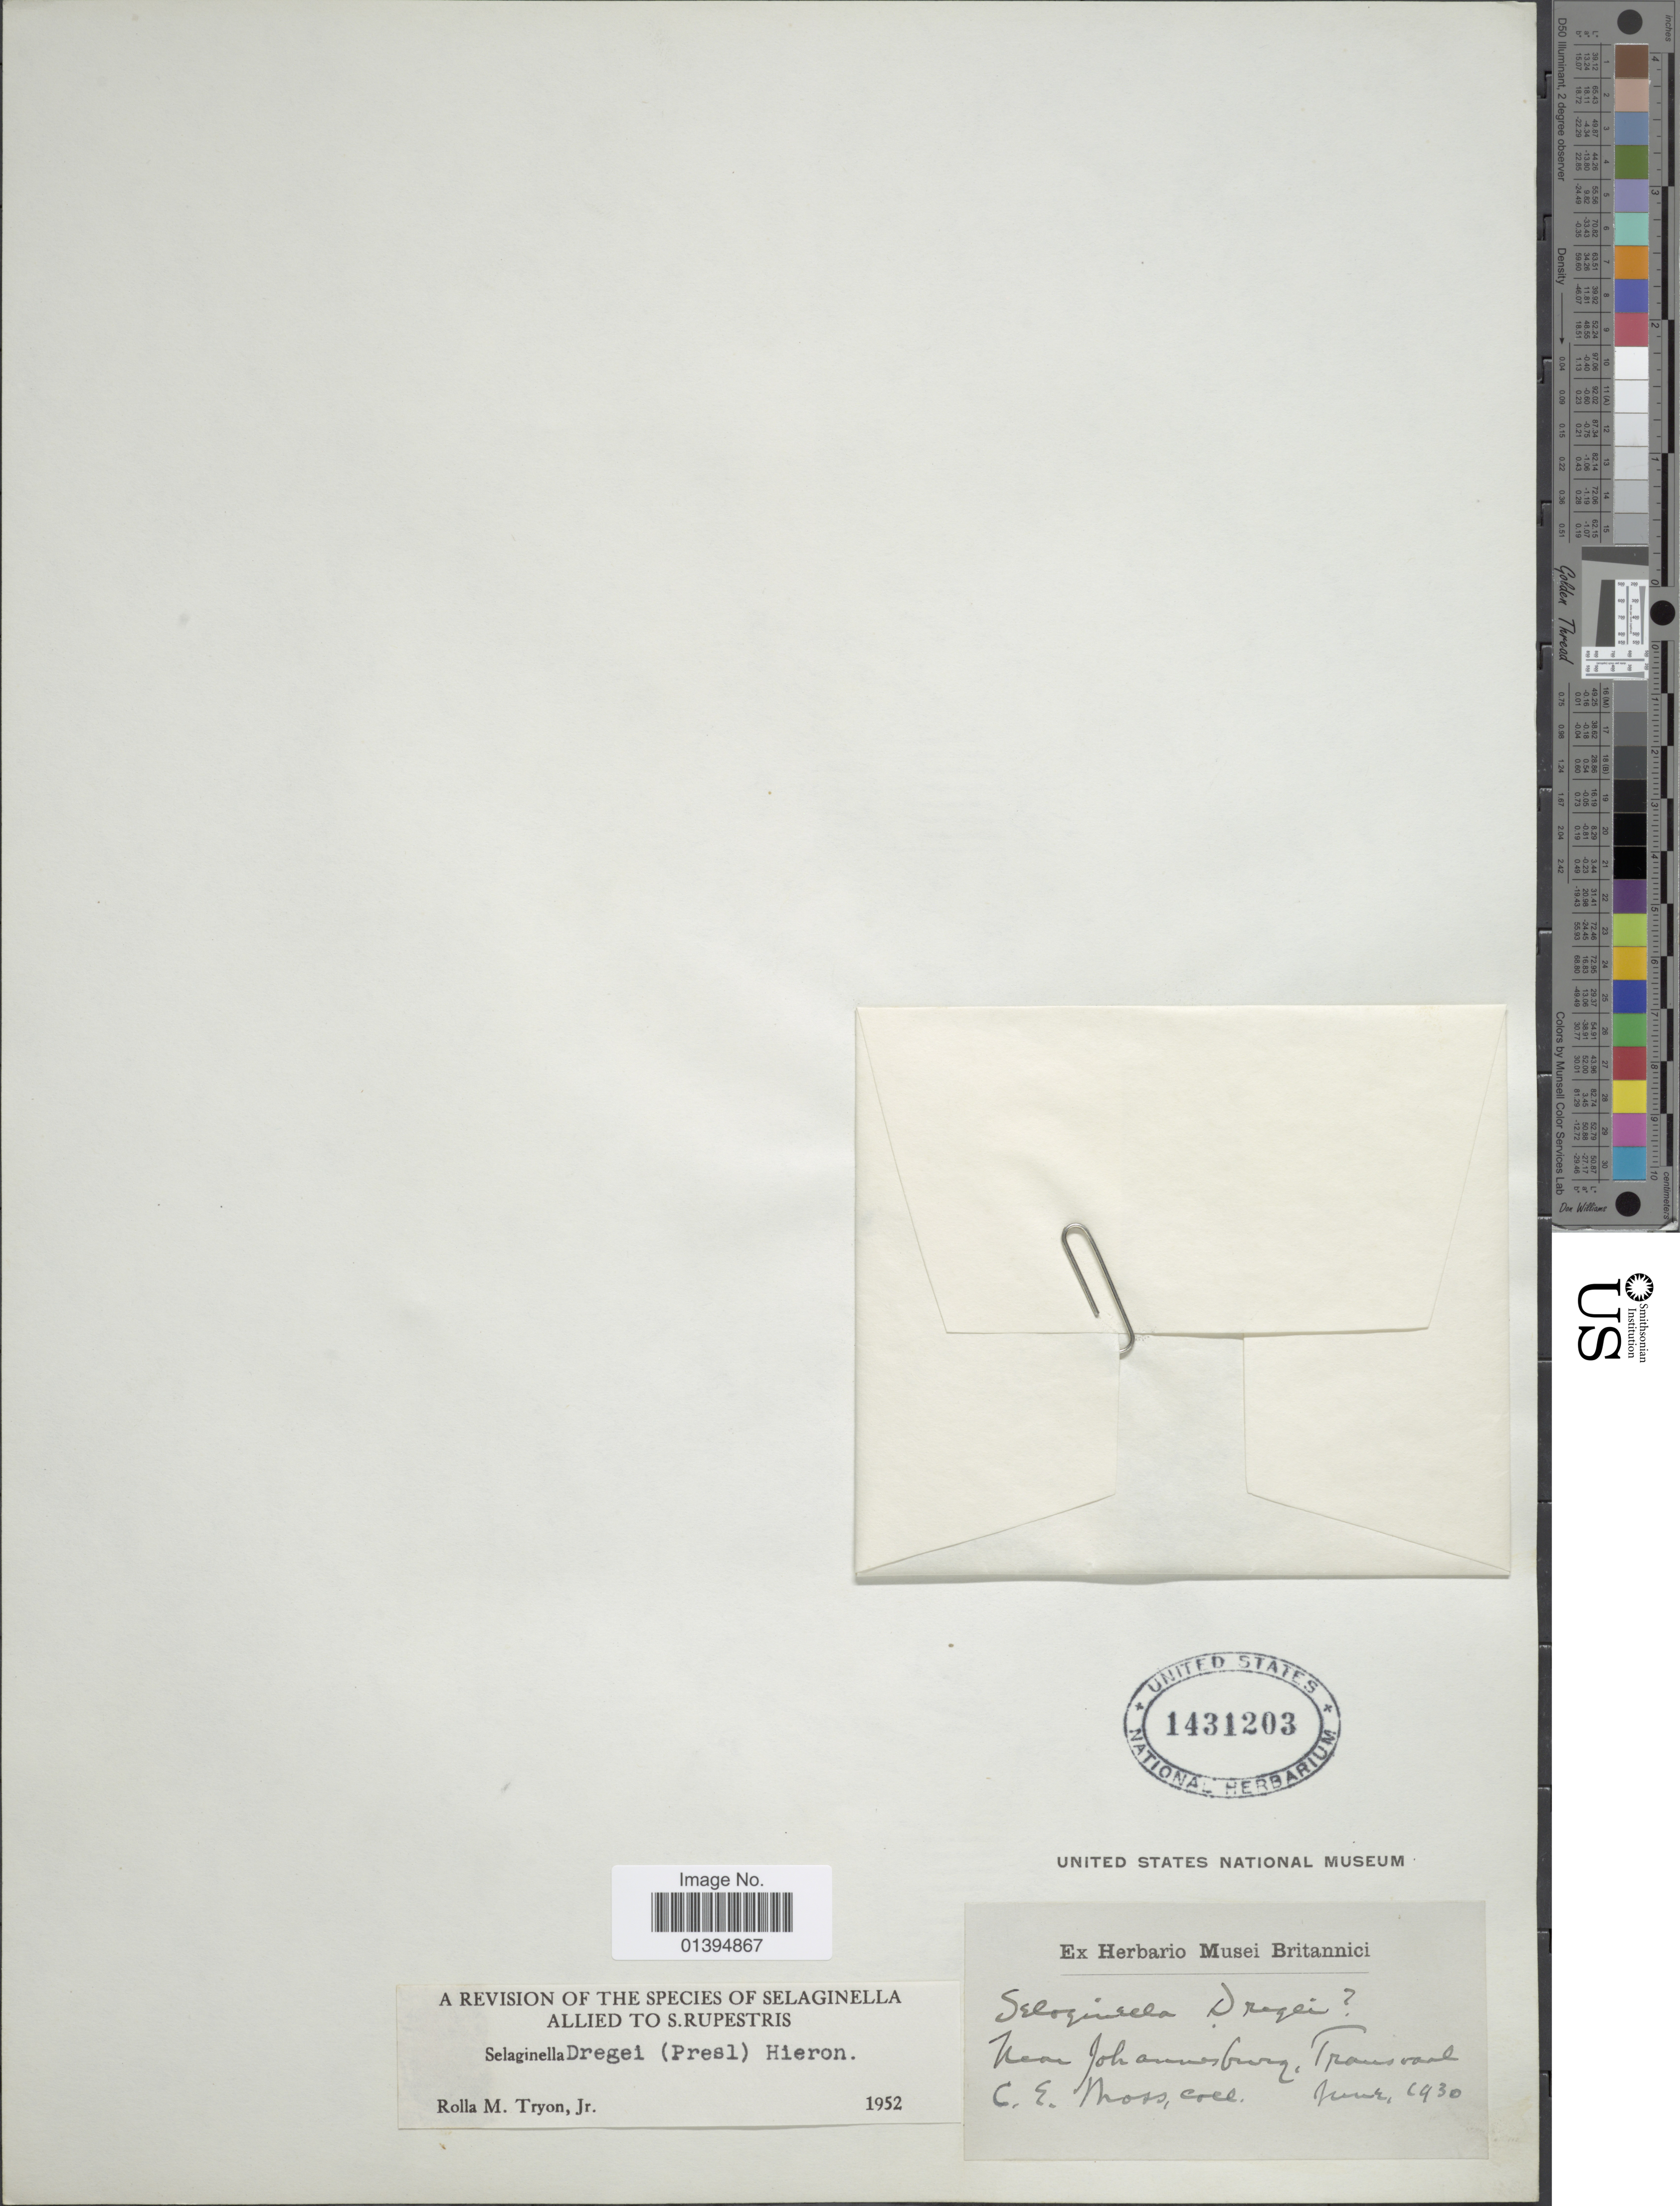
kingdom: Plantae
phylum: Tracheophyta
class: Lycopodiopsida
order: Selaginellales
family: Selaginellaceae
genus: Selaginella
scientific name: Selaginella dregei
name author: (C. Presl) Hieron.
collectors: C. E. Moss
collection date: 1930-03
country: South Africa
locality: Near Johannesburg, Transvaal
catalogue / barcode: US 1431203